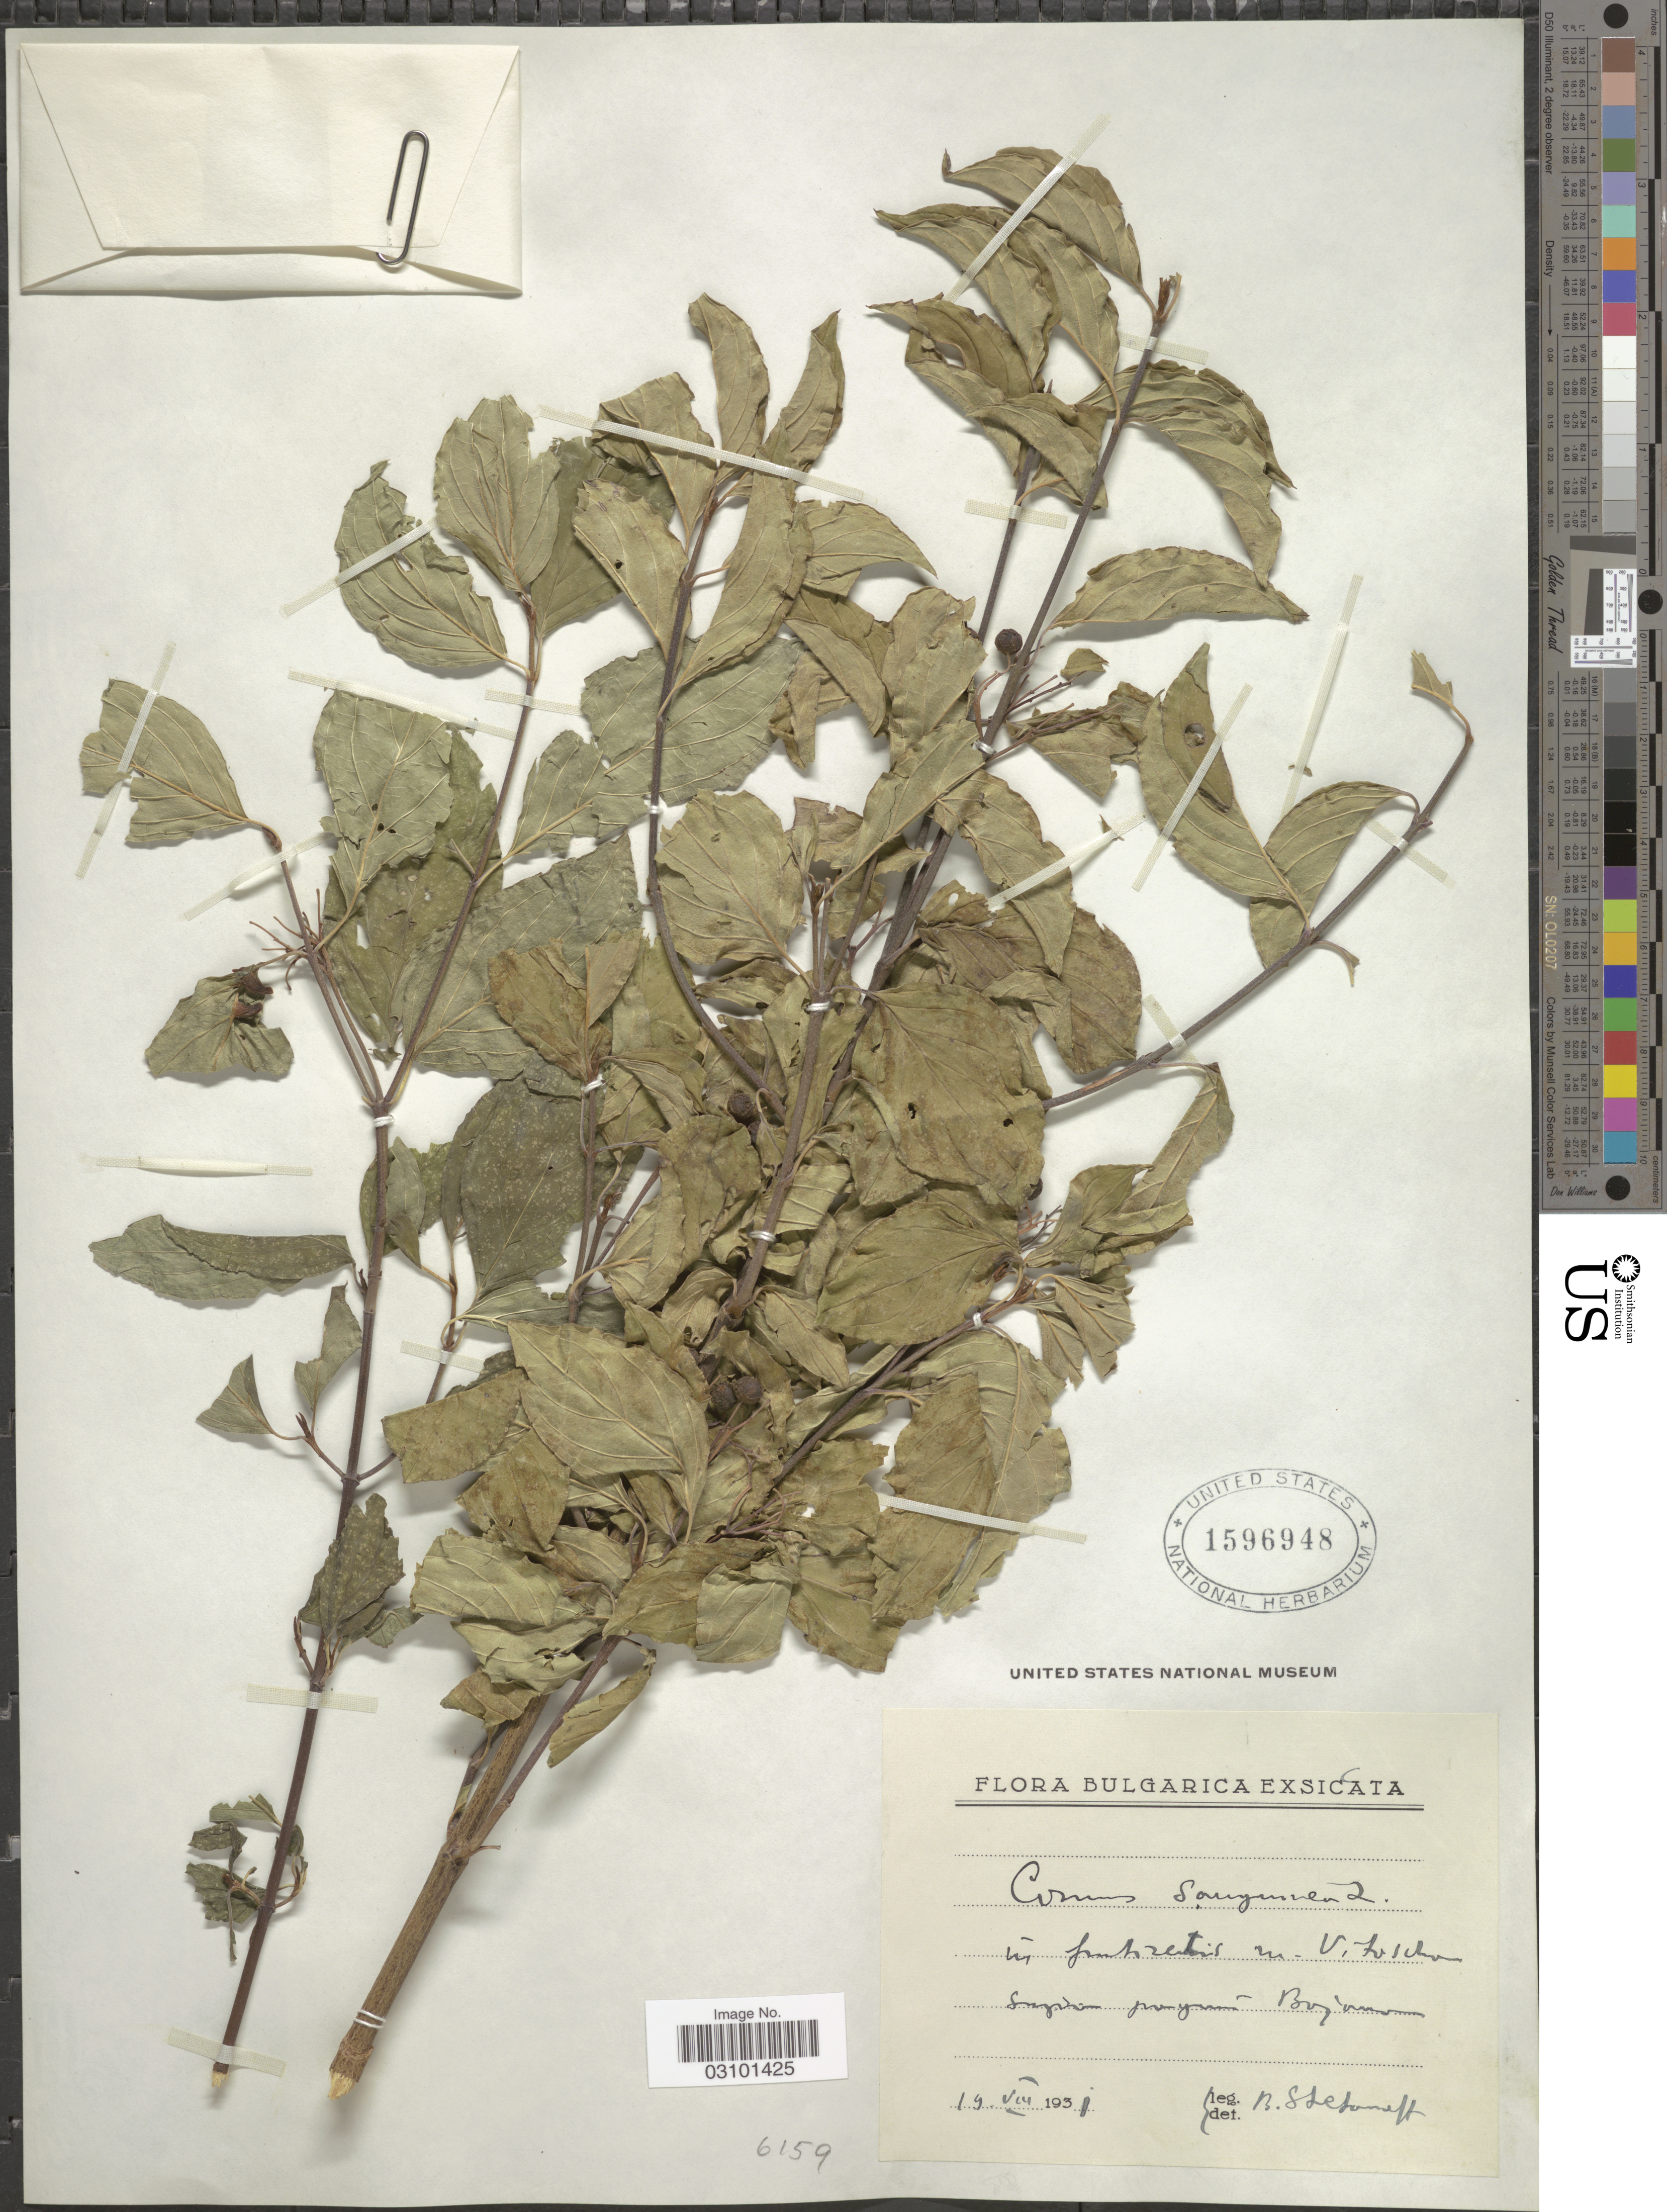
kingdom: Plantae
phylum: Tracheophyta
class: Magnoliopsida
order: Cornales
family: Cornaceae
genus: Cornus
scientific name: Cornus sanguinea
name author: L.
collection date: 1931-08-19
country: Bulgaria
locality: In fruticetis in. Vitoshon [illegible text].[interpreted]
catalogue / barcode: US 1596948